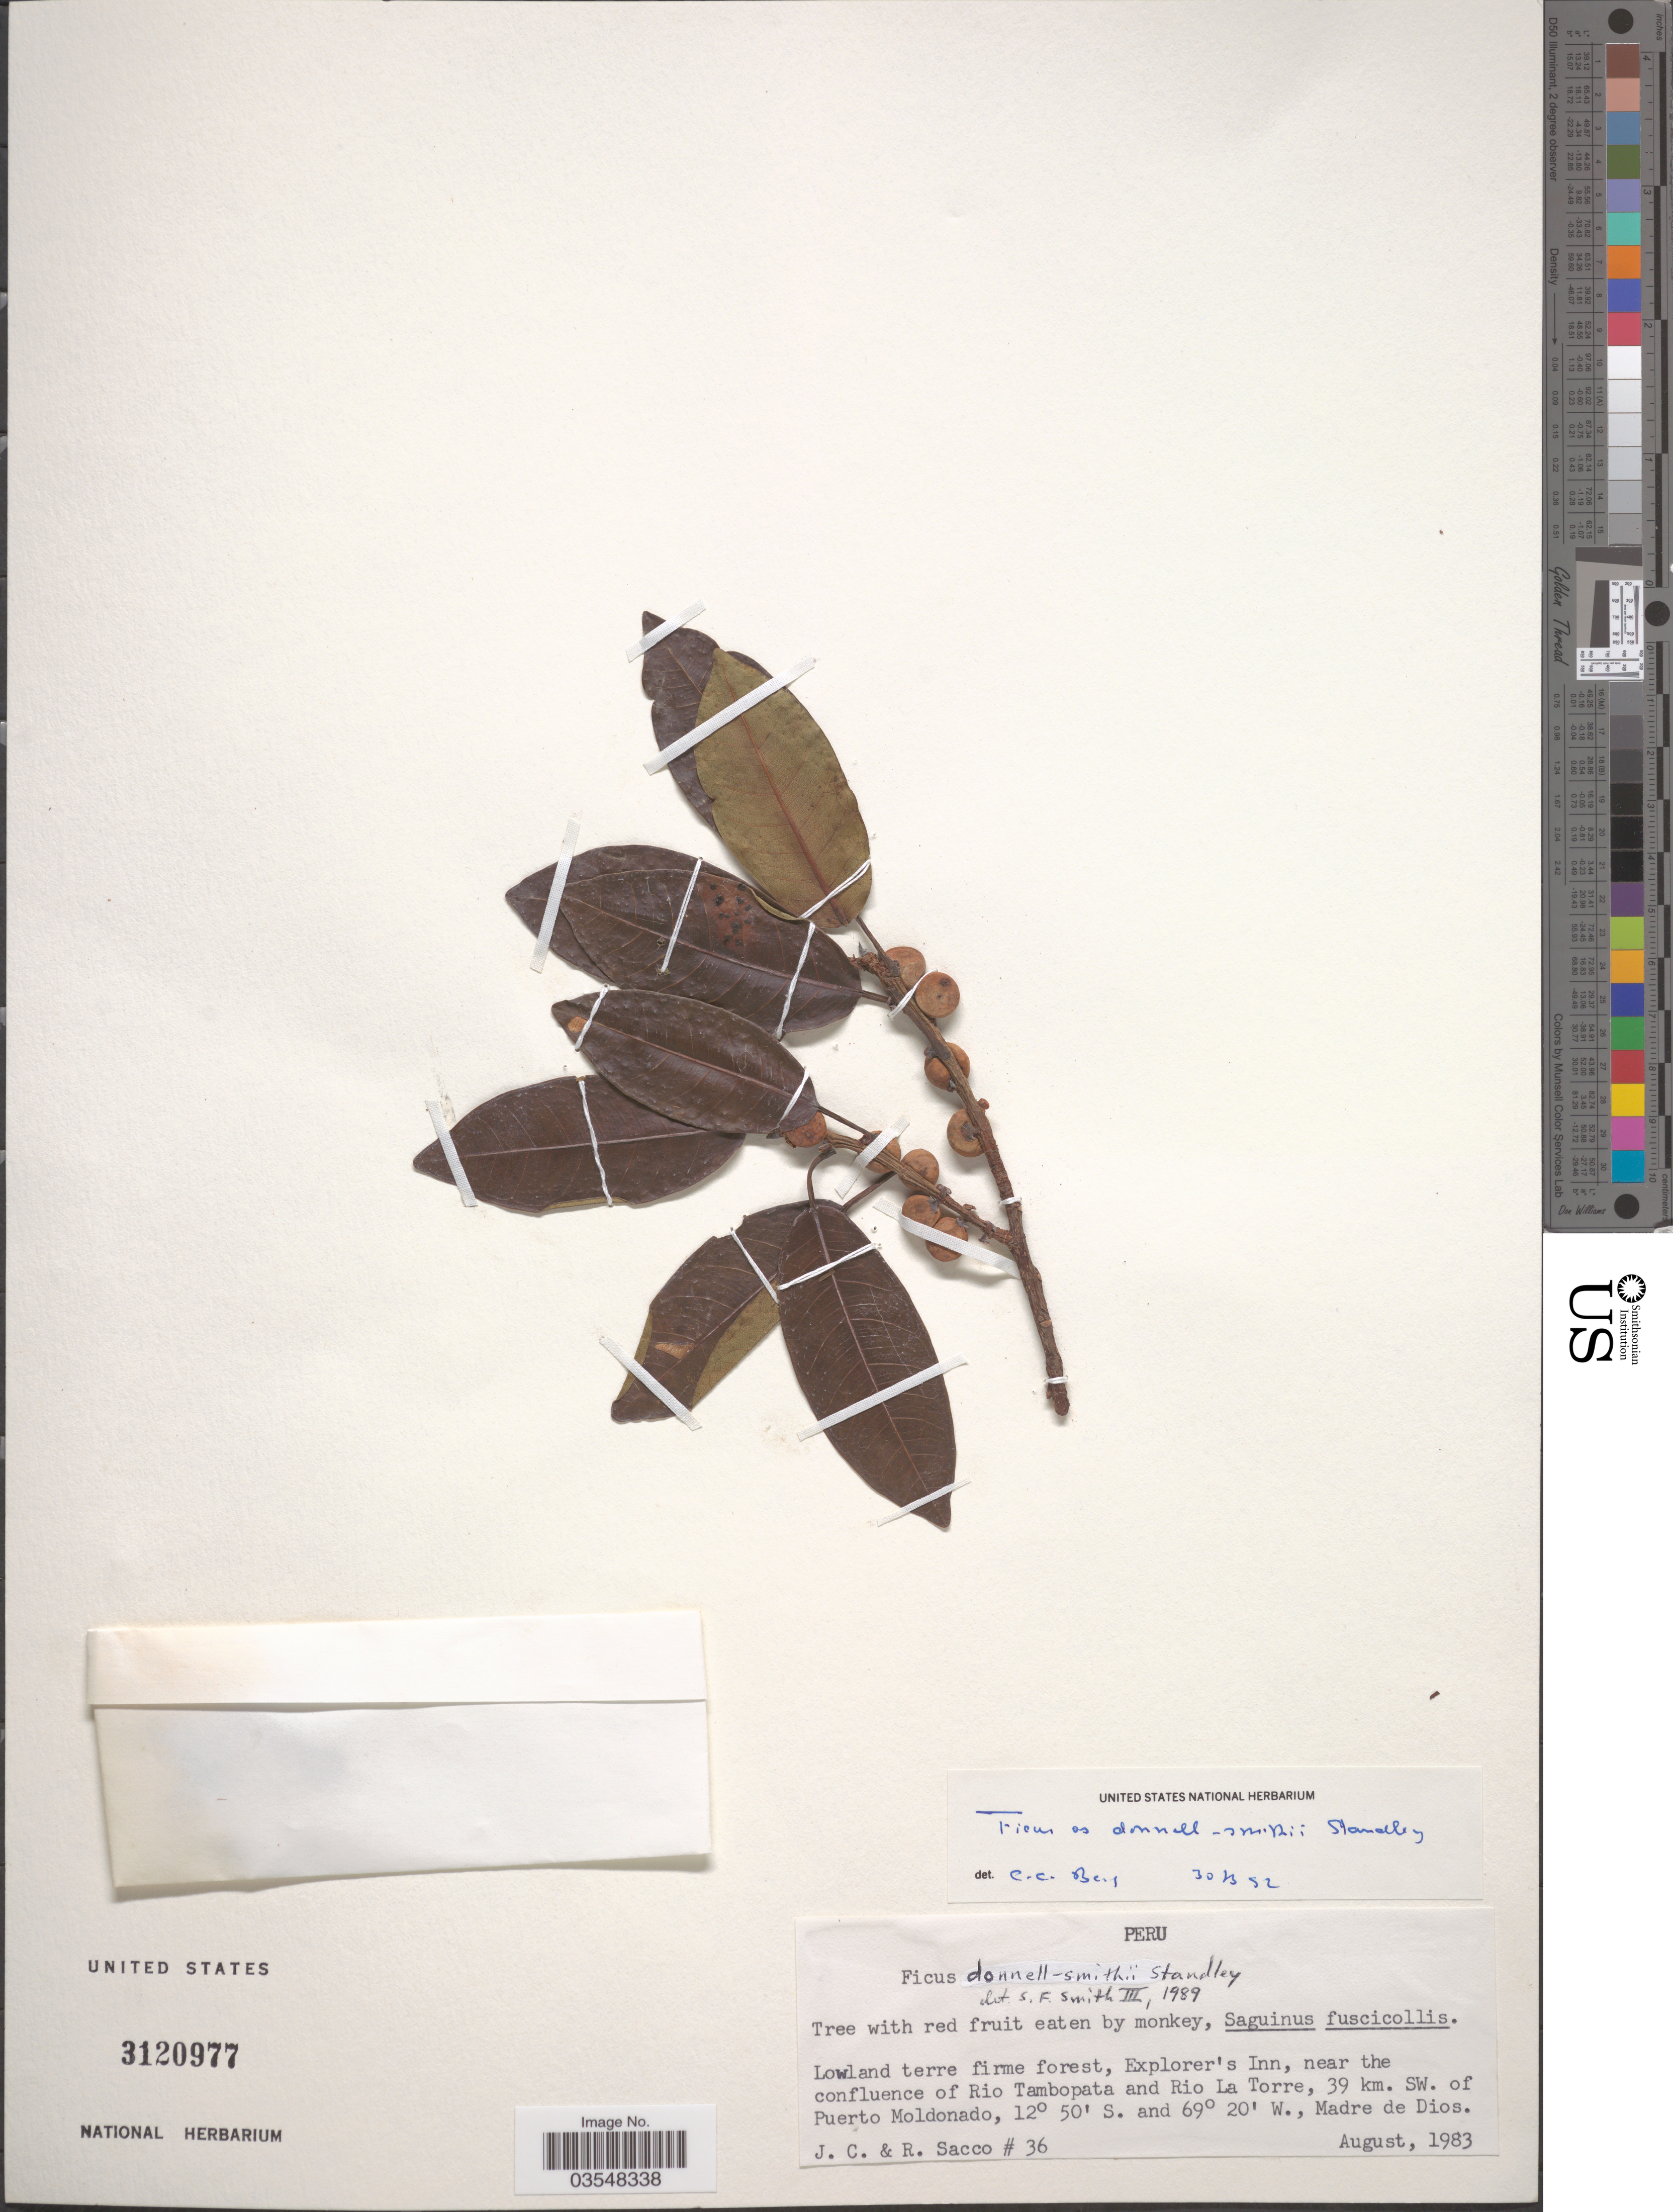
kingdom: Plantae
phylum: Tracheophyta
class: Magnoliopsida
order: Rosales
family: Moraceae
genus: Ficus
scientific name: Ficus donnell-smithii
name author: Standl.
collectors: J. C. Sacco & R. Sacco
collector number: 36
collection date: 1983-08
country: Peru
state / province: Madre de Dios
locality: Lowland terre firme forest, Explorer's Inn, near the confluence of Rio Tambopata and Rio La Torre, 39 km. SW. of Puerto Moldonado.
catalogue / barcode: US 3120977